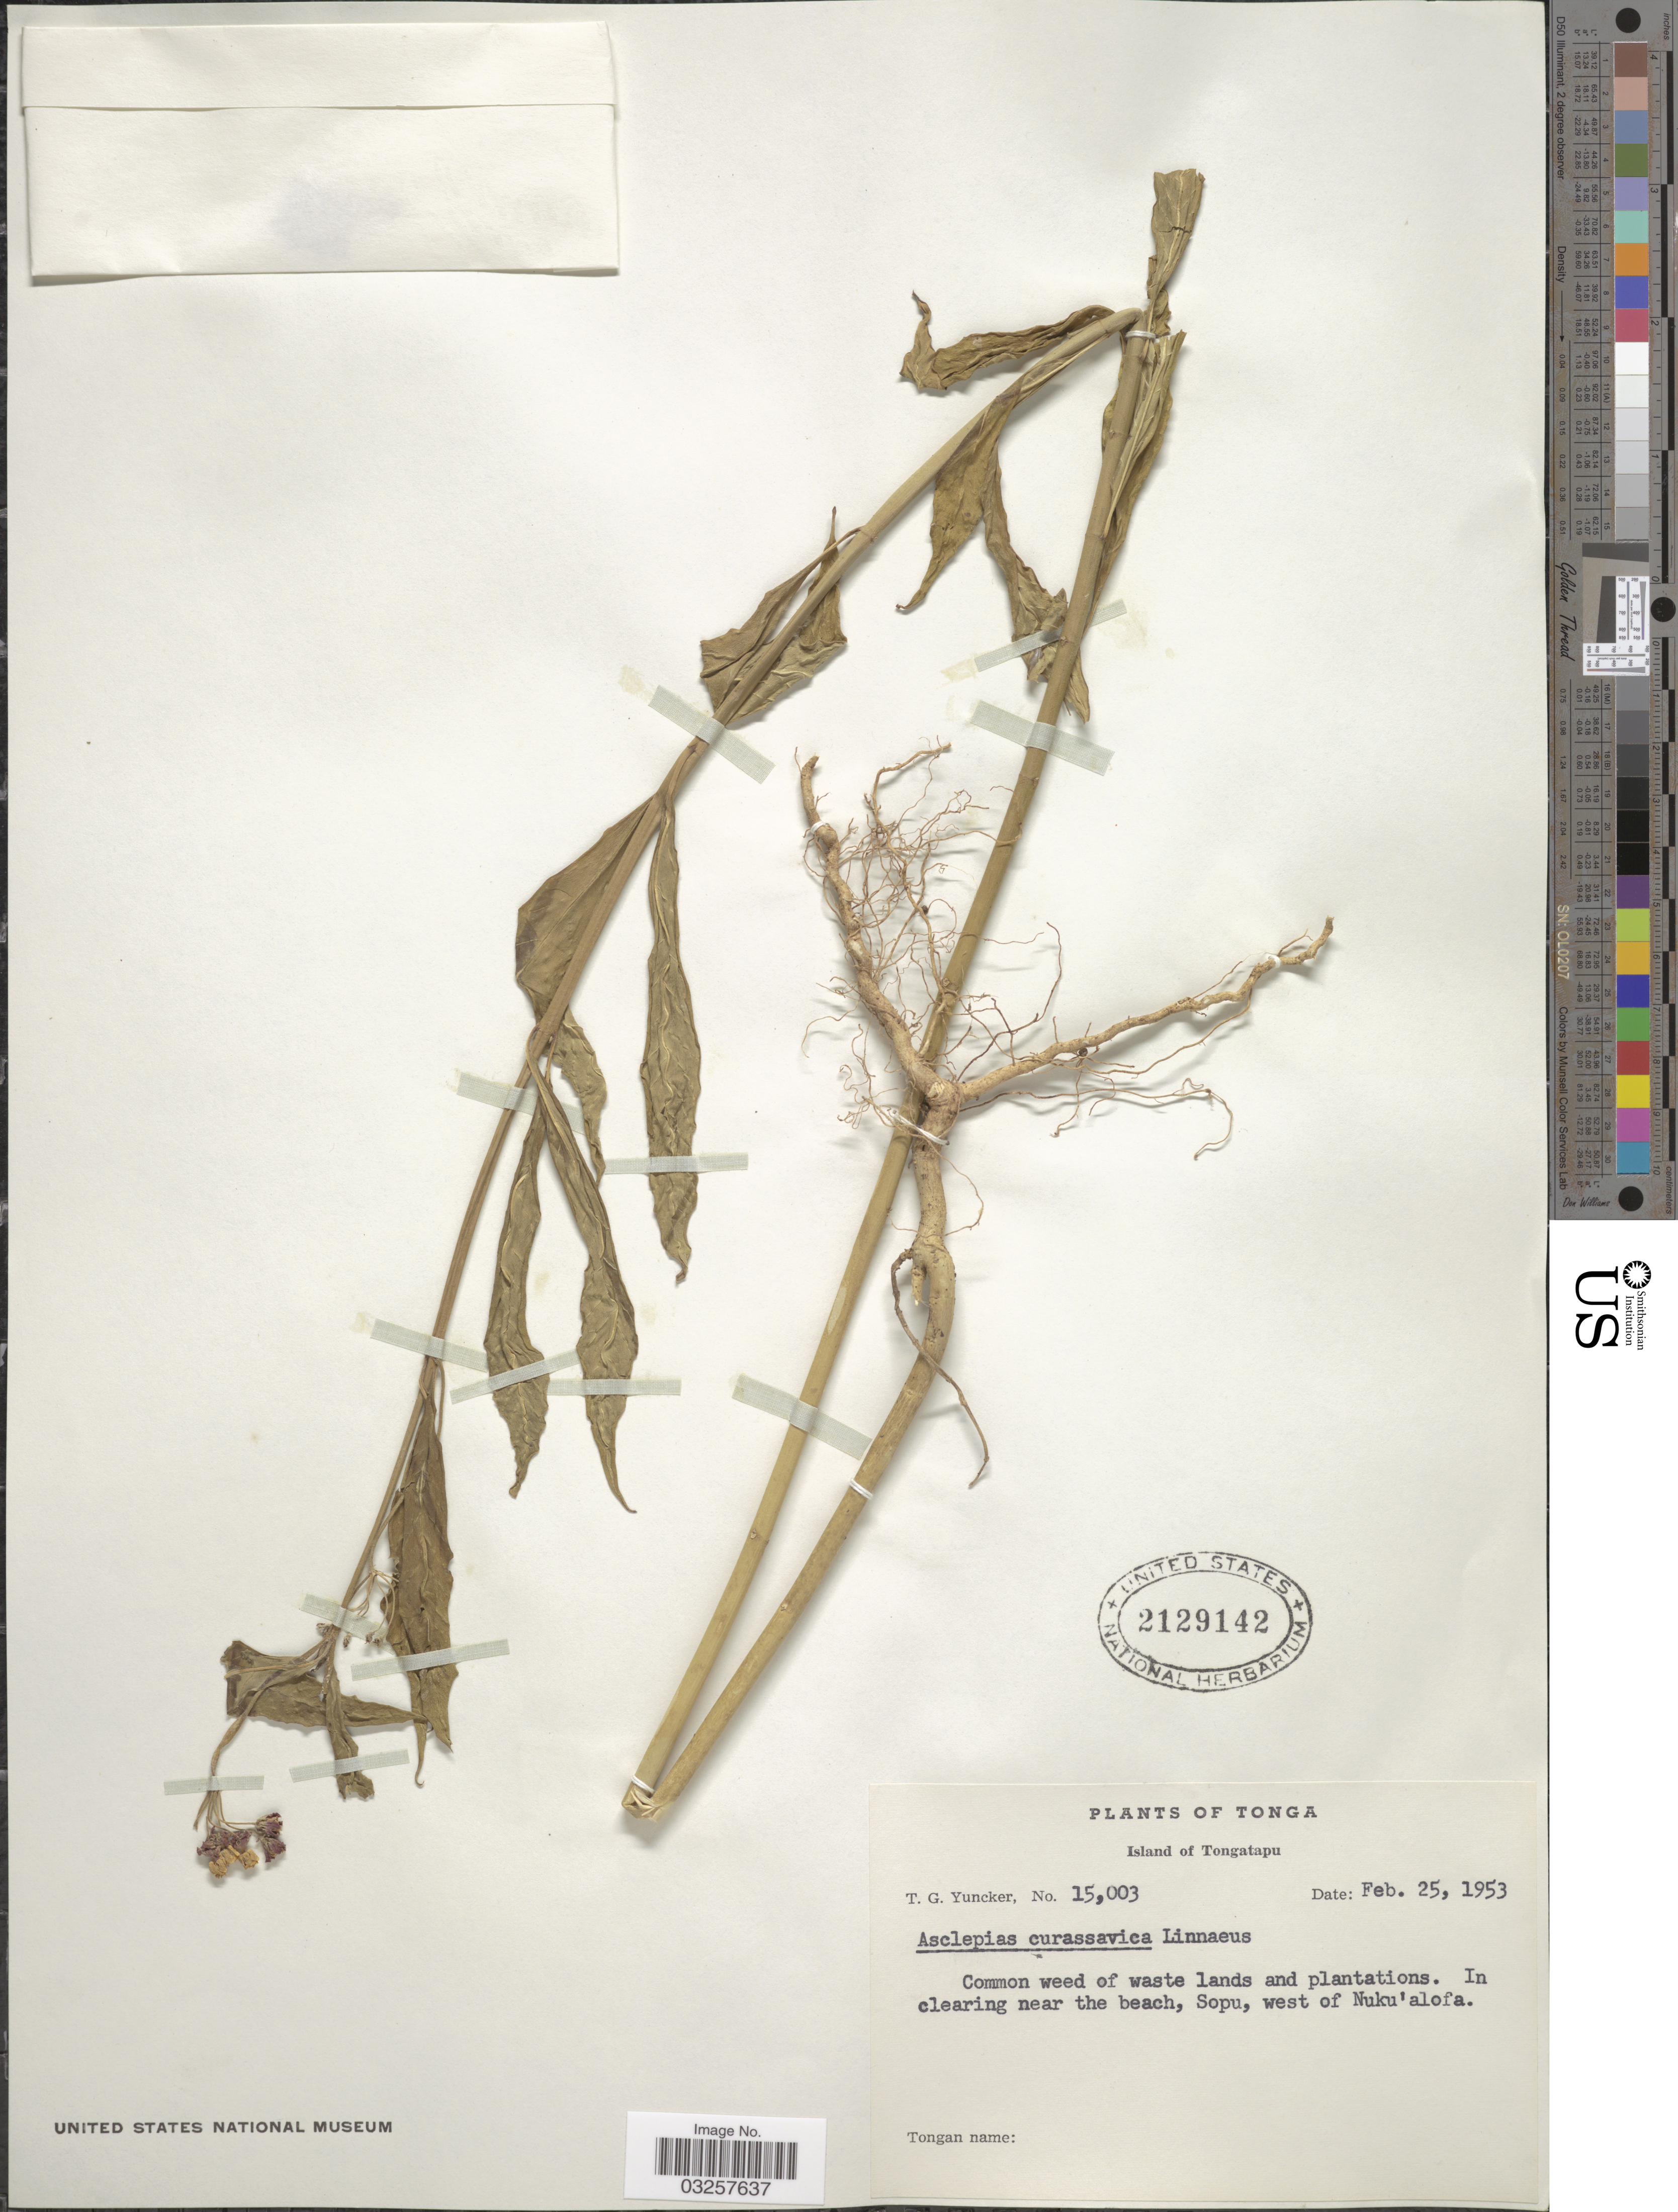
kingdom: Plantae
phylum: Tracheophyta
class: Magnoliopsida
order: Gentianales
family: Apocynaceae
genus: Asclepias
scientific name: Asclepias curassavica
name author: L.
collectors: T. G. Yuncker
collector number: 15003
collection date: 1953-02-25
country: Tonga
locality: Island of Tongatapu. In clearing near the beach, Sopu, west of Nuku'alofa.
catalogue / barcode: US 2129142